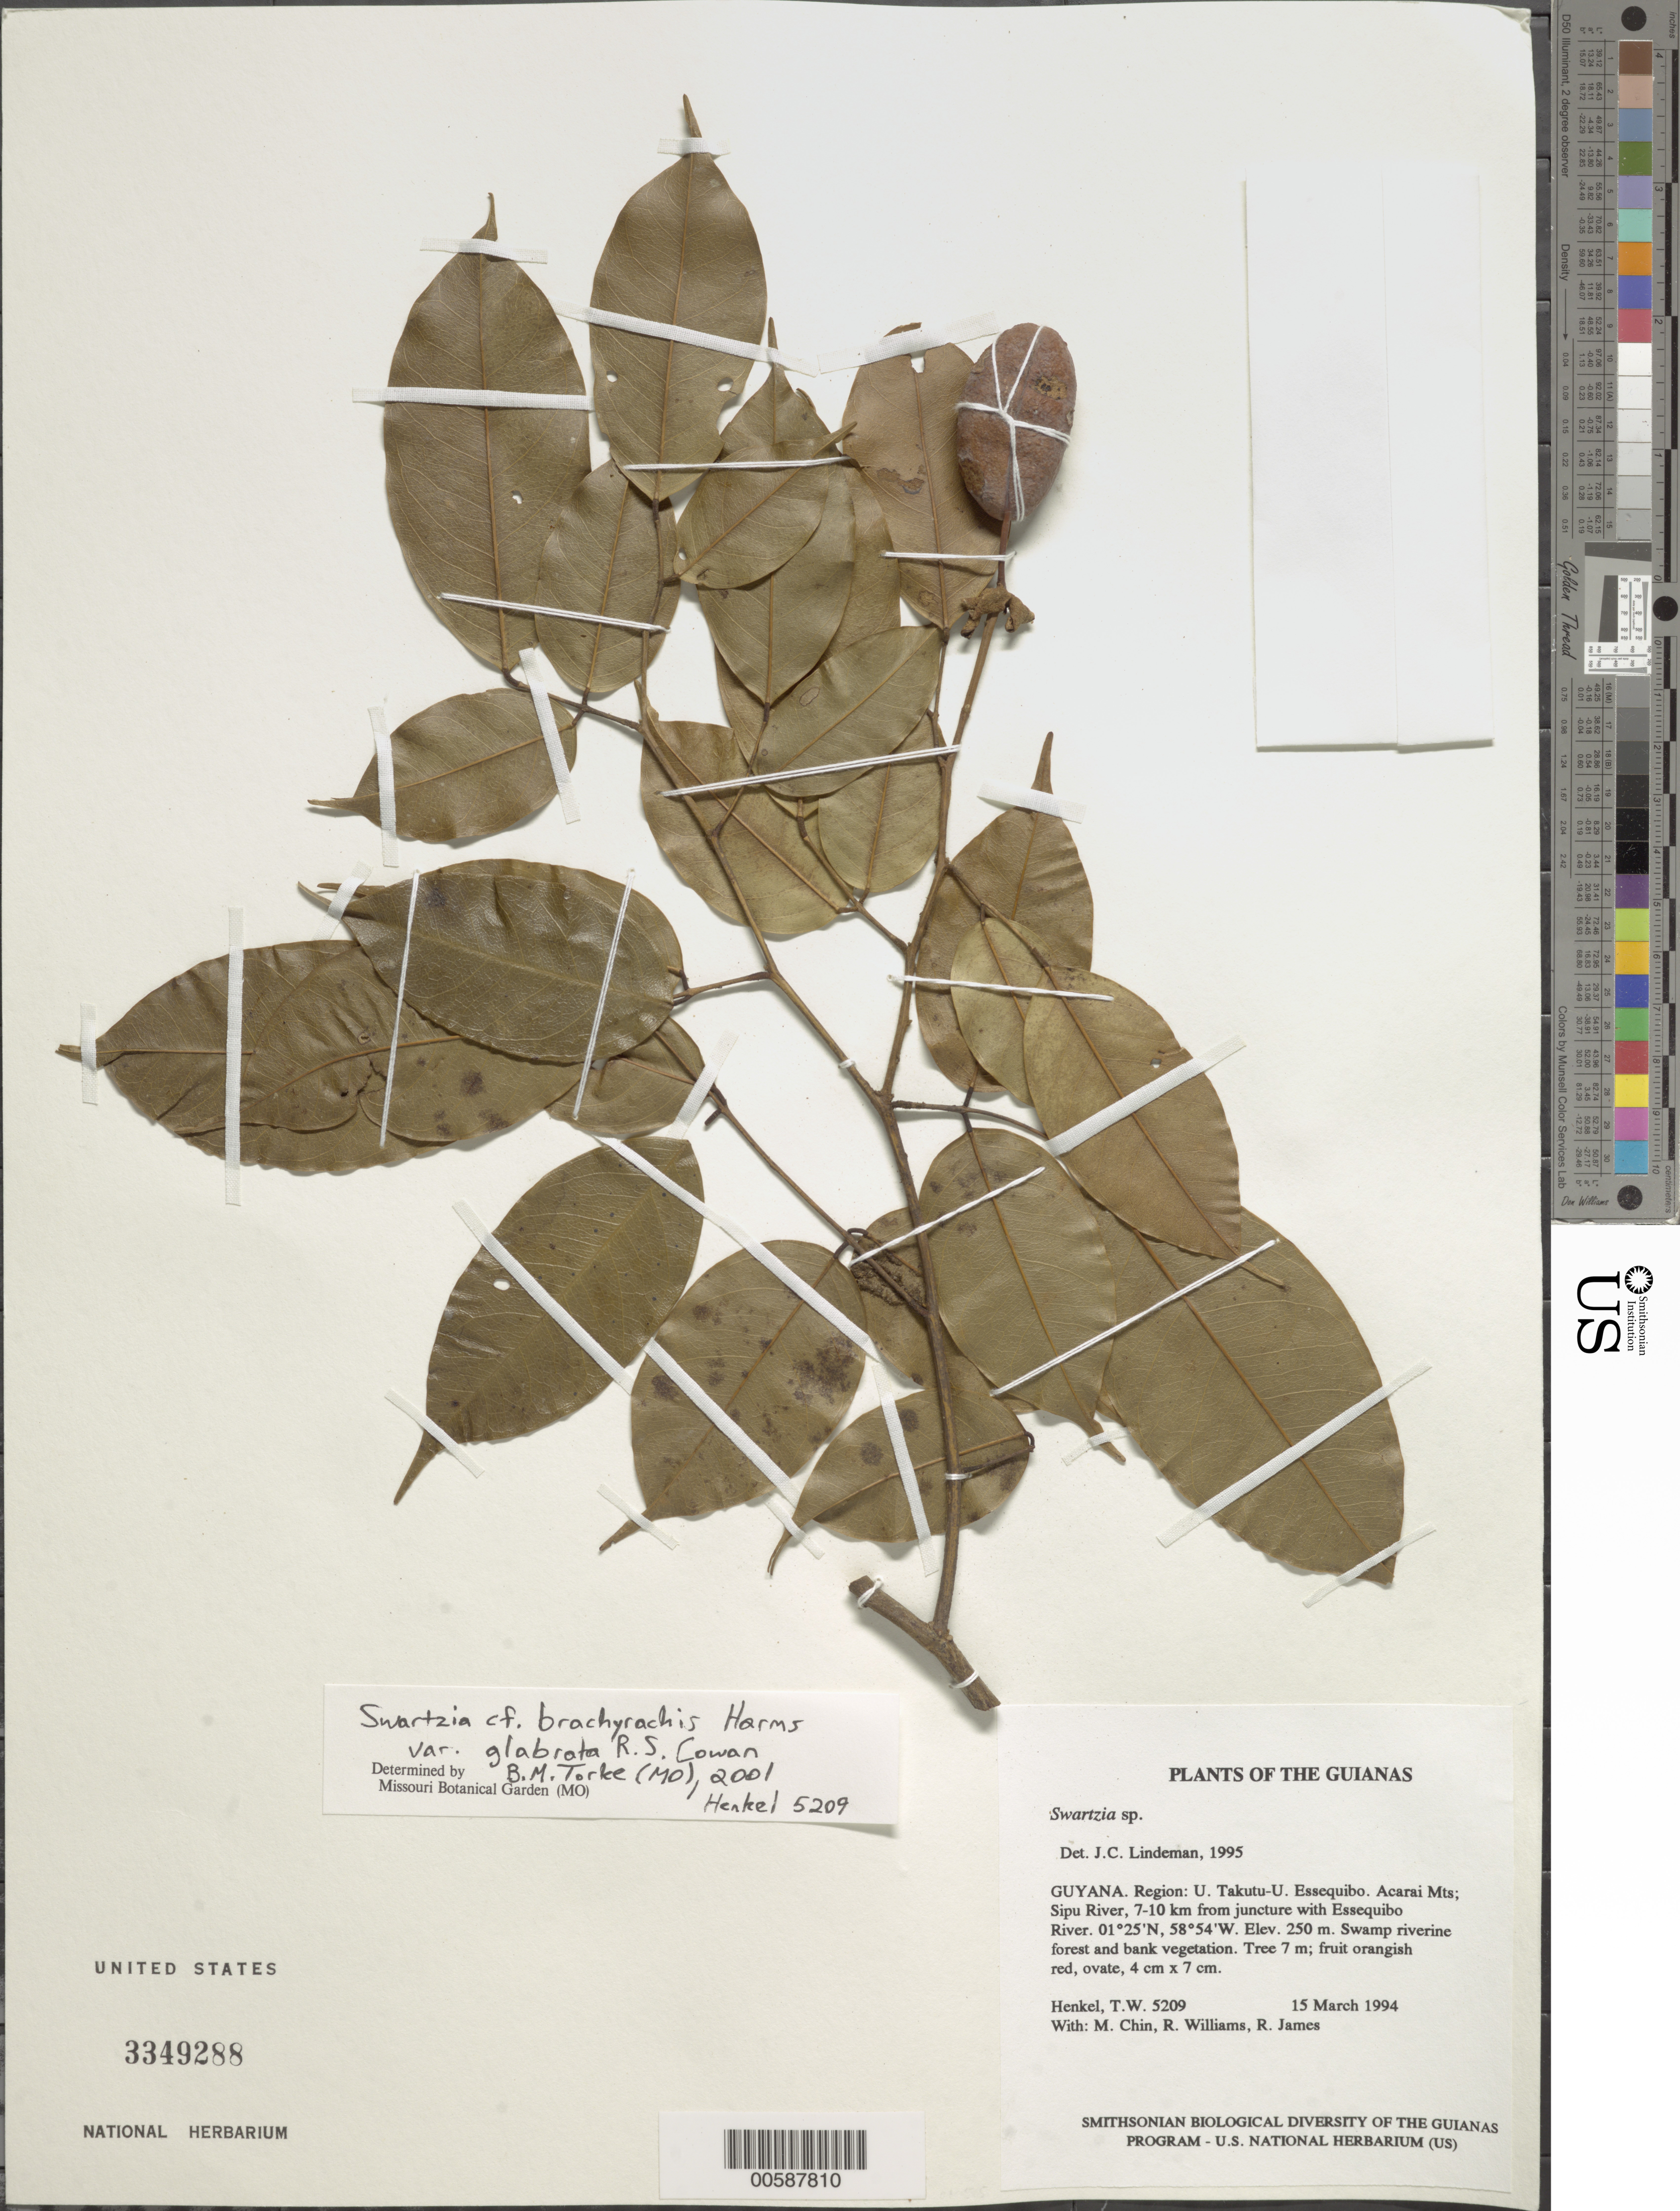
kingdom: Plantae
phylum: Tracheophyta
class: Magnoliopsida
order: Fabales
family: Fabaceae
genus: Swartzia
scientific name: Swartzia brachyrachis var. glabrata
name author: R.S. Cowan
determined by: Torke, B. M., (MO)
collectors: T. Henkel, M. Chin, R. Williams & R. James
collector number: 5209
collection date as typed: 15 March 1994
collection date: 1994-03-15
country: Guyana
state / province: U. Takutu-U. Essequibo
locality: Acarai Mts; Sipu River, 7-10 km from juncture with Essequibo River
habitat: Swamp riverine forest and bank vegetation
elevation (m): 250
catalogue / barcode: US 3349288